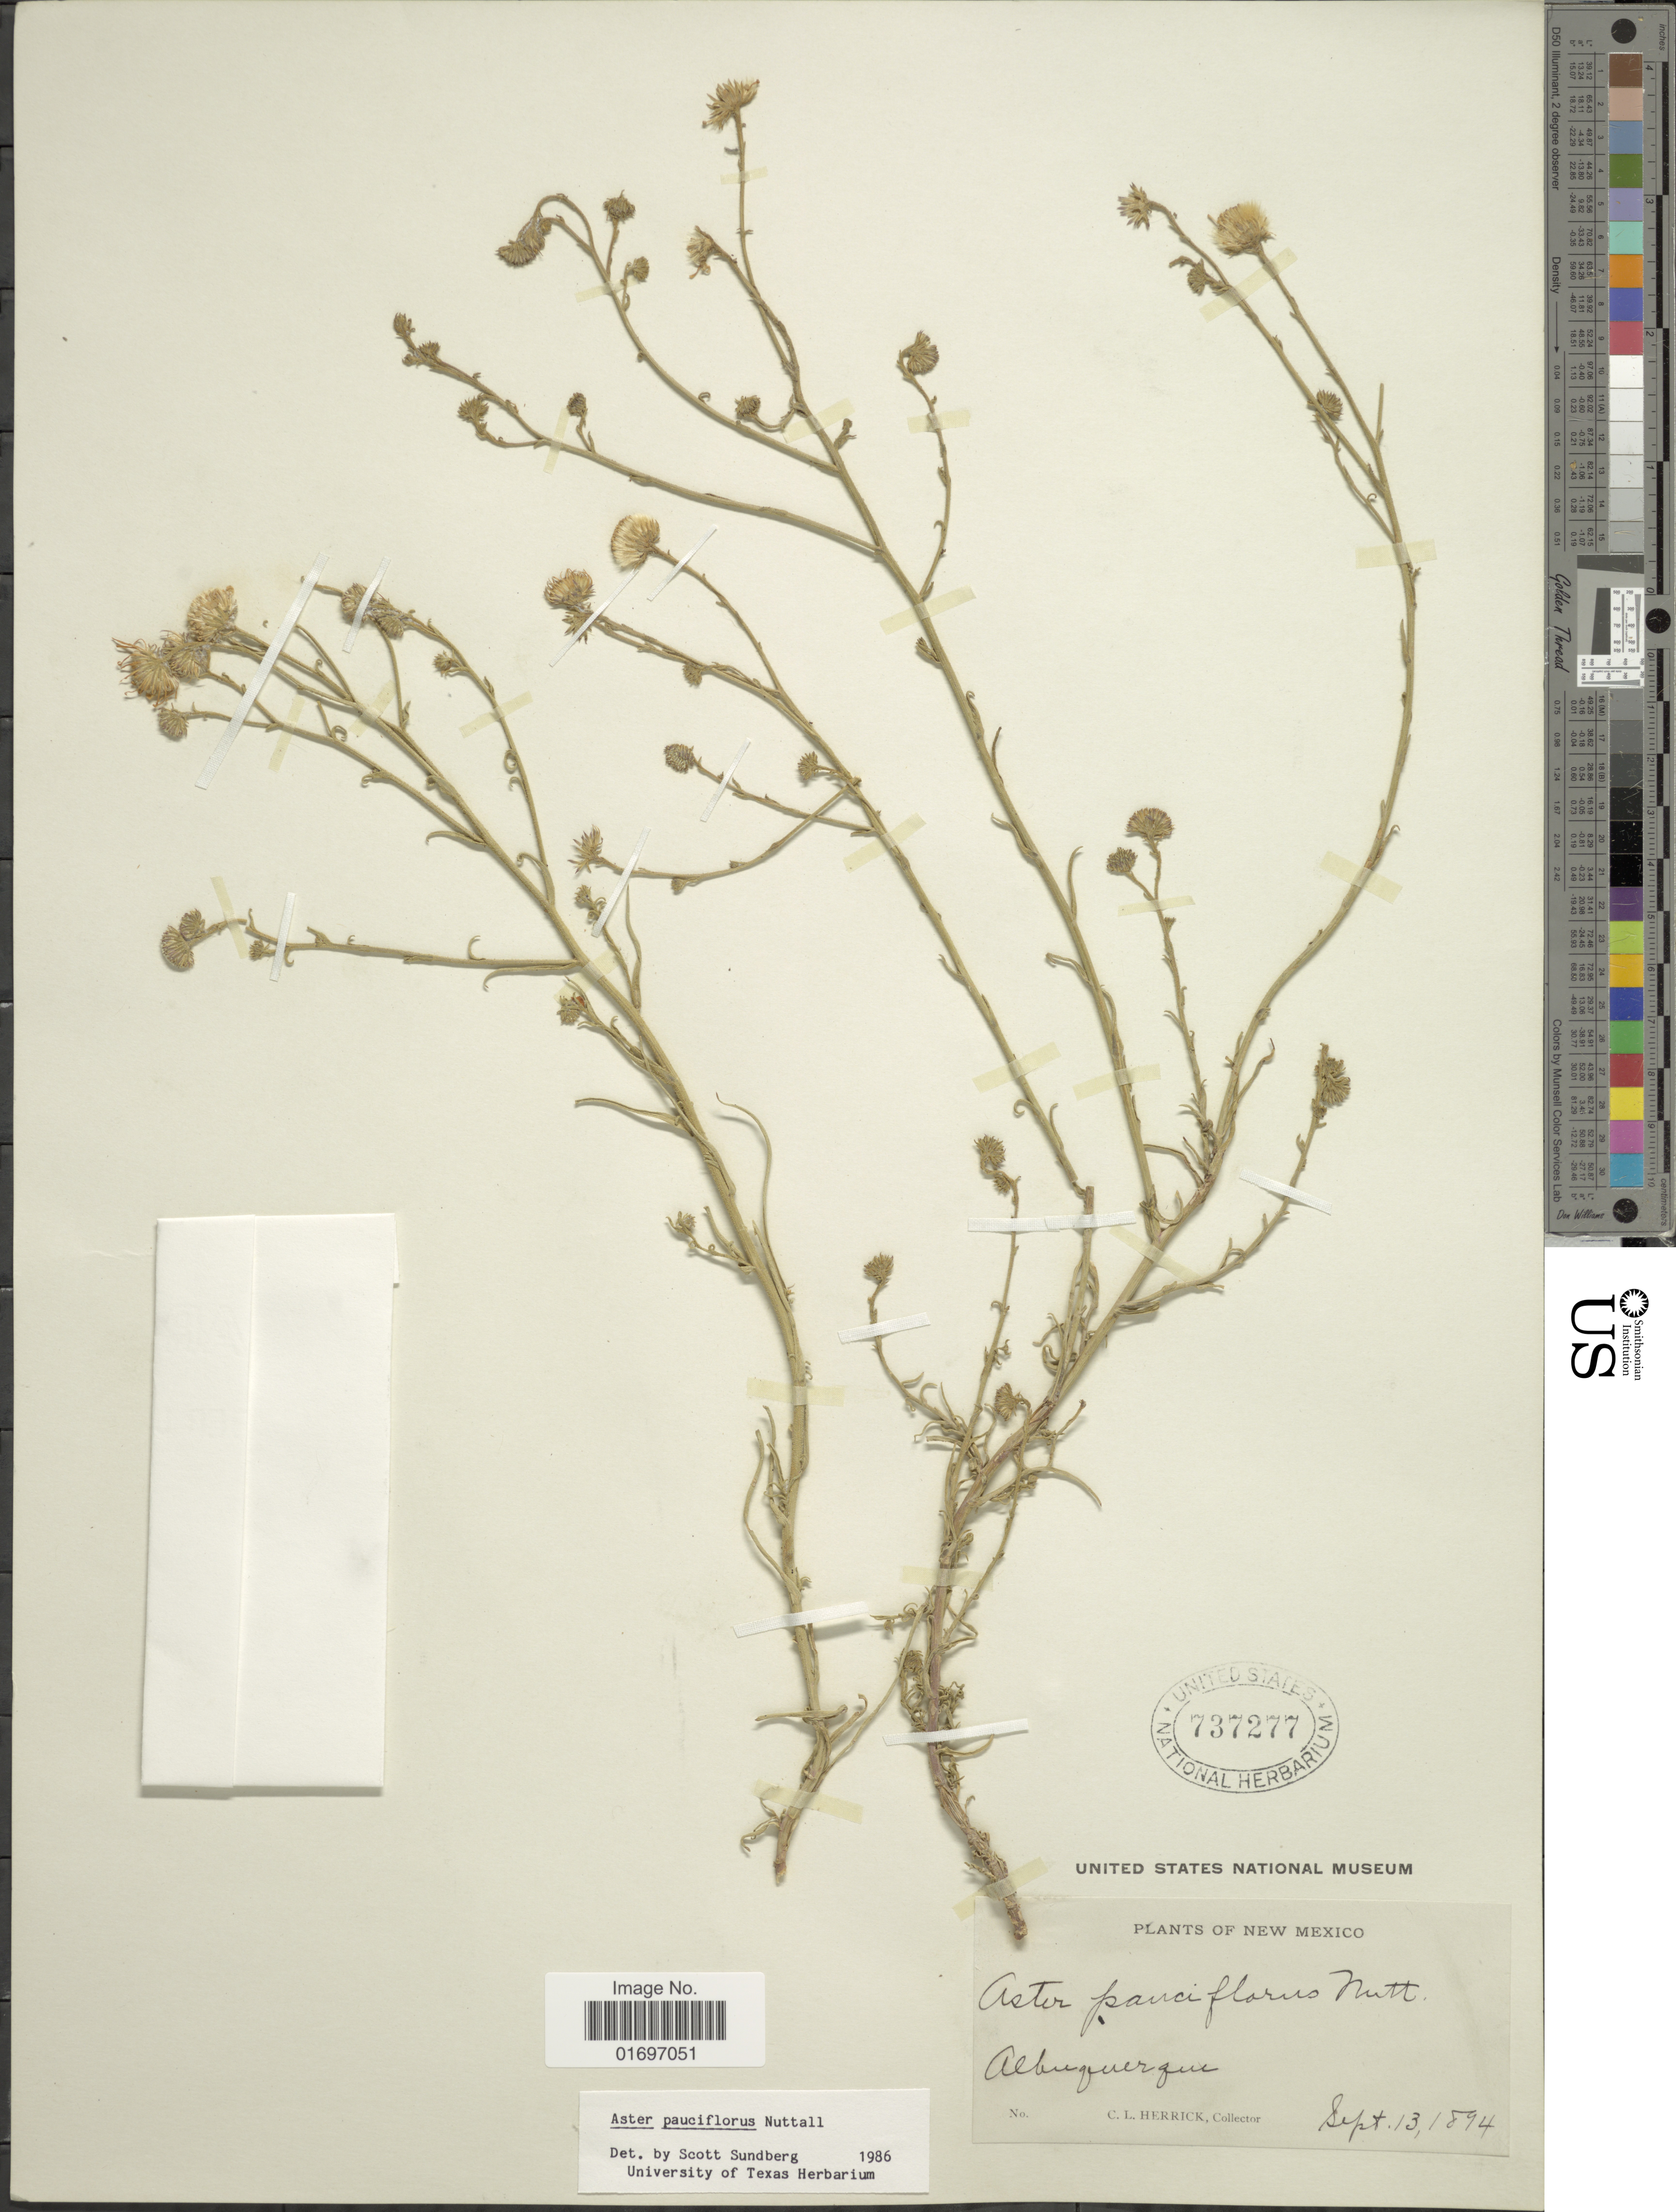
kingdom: Plantae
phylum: Tracheophyta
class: Magnoliopsida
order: Asterales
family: Asteraceae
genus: Almutaster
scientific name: Almutaster pauciflorus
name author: (Nutt.) Á. Löve & D. Löve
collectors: C. Herrick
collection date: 1894-09-13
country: United States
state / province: New Mexico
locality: Albuquerque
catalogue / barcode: US 737277